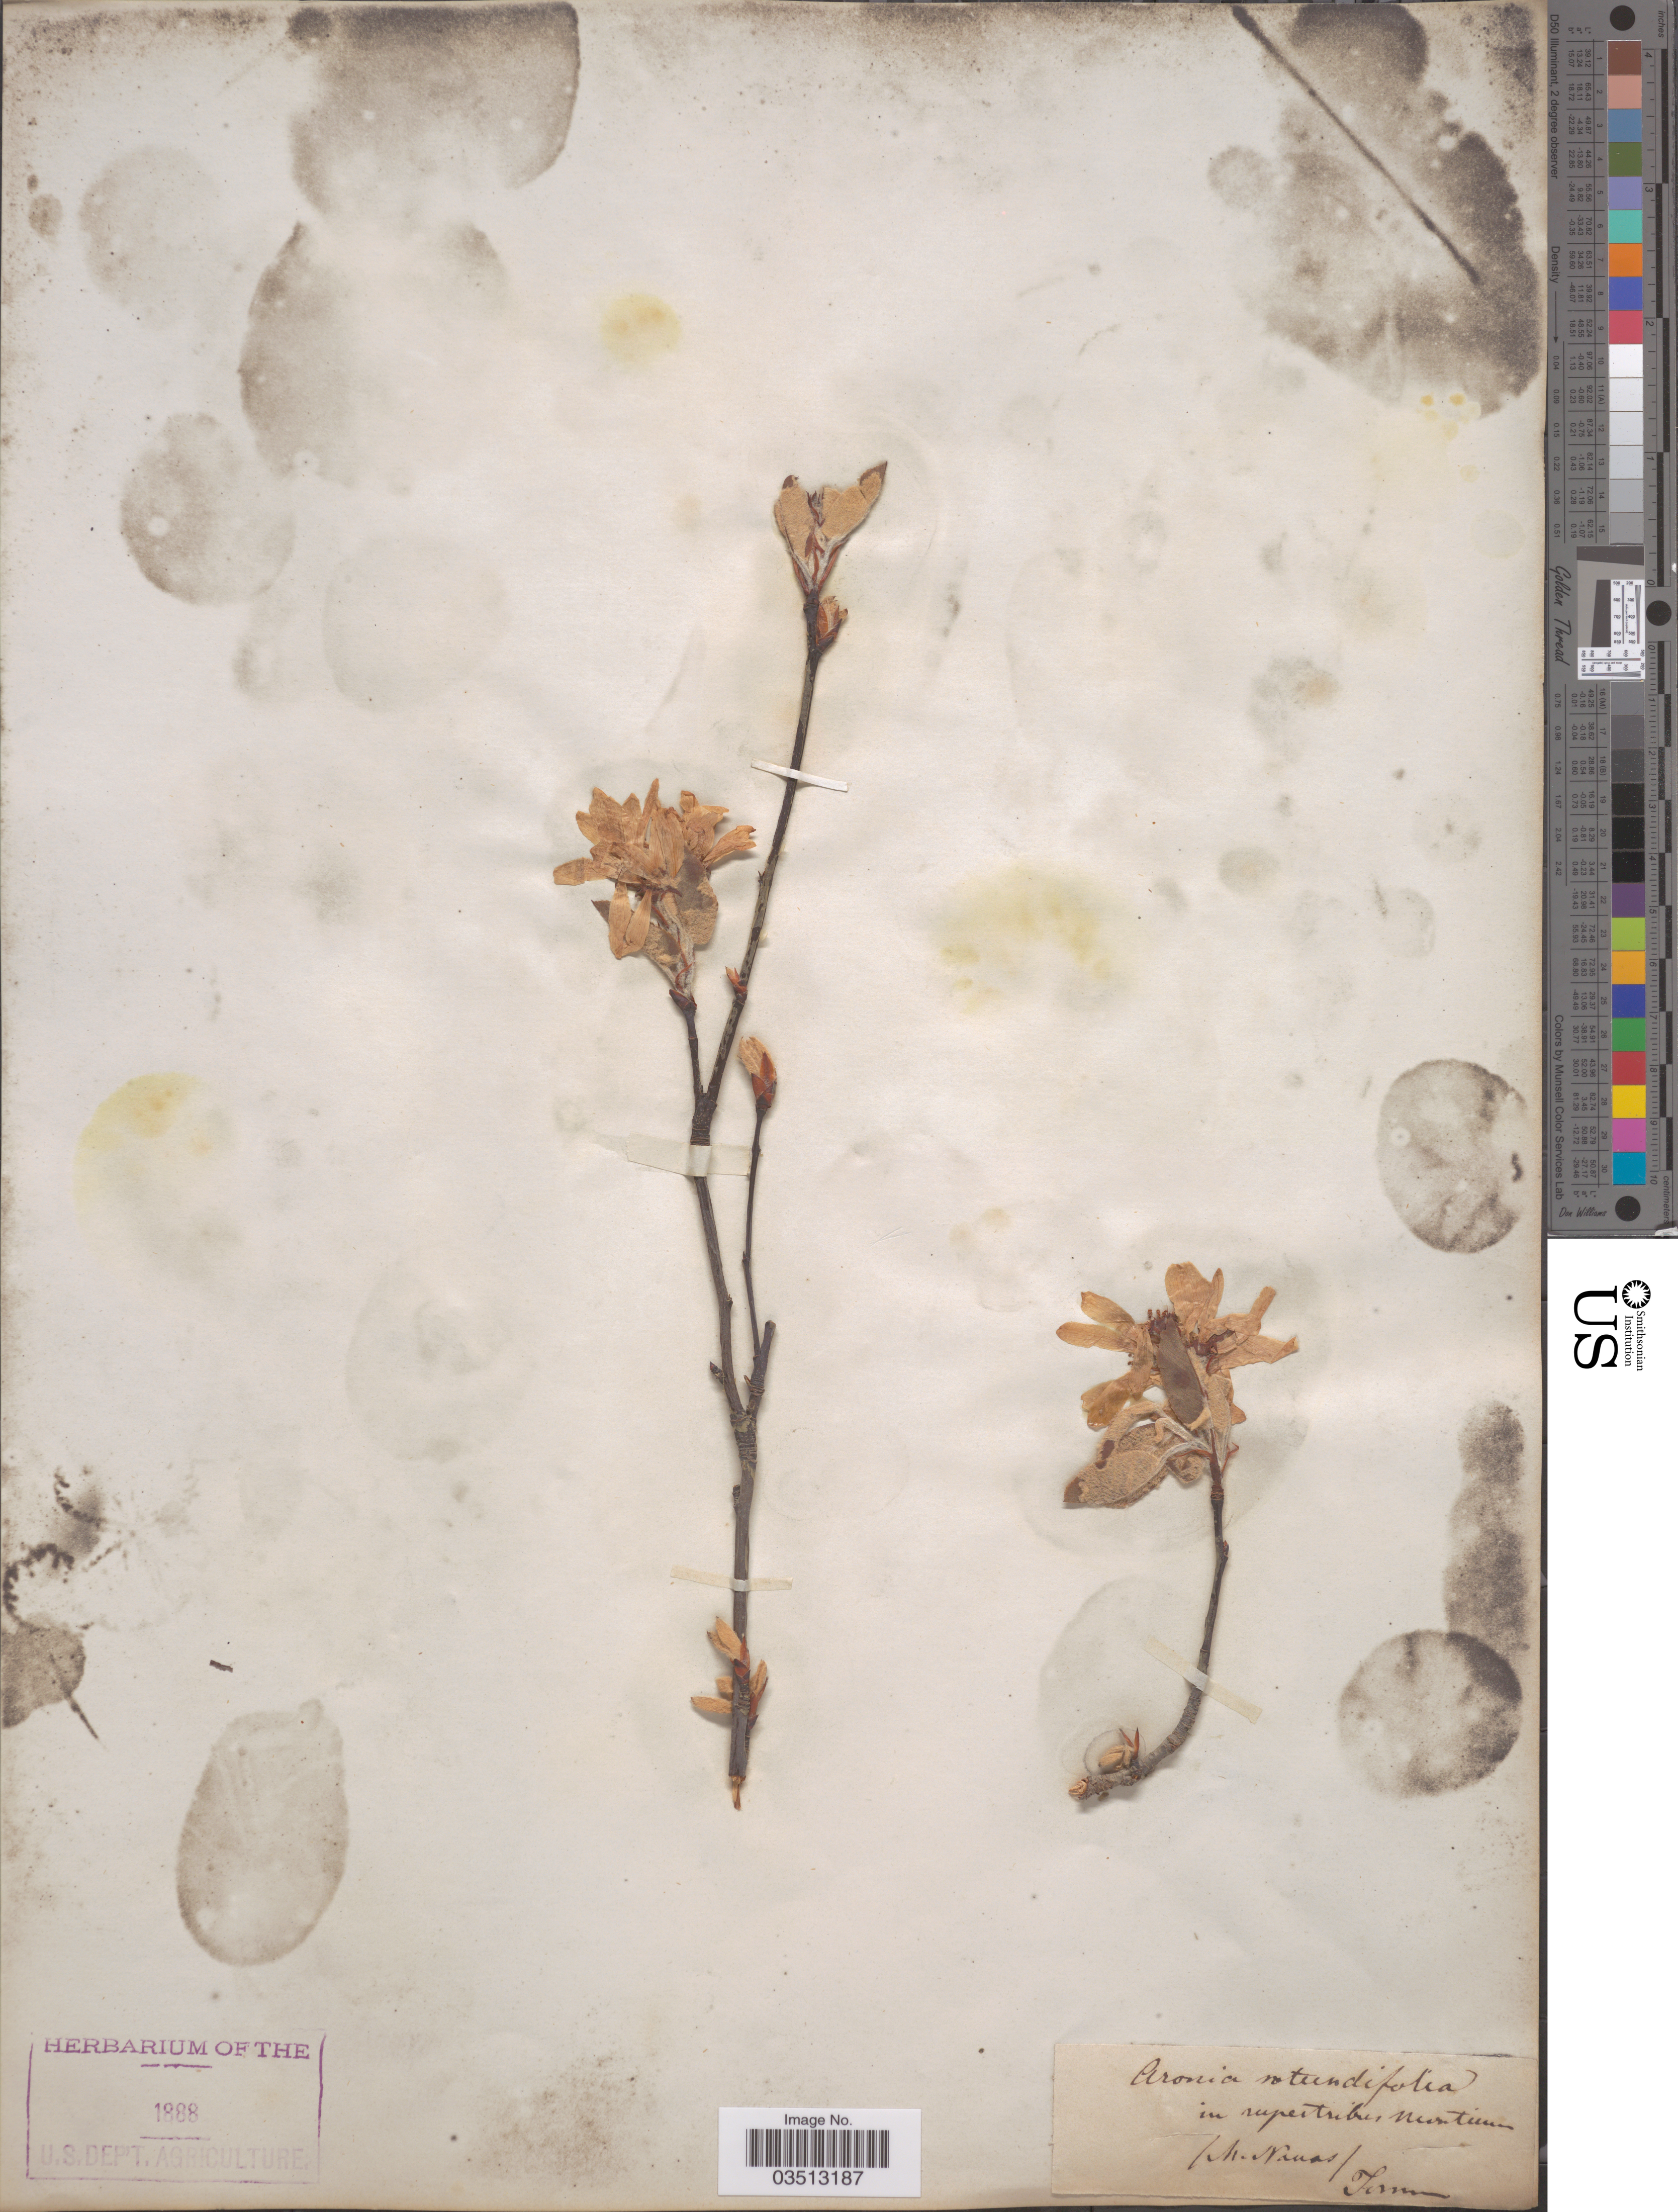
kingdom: Plantae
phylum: Tracheophyta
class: Magnoliopsida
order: Rosales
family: Rosaceae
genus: Amelanchier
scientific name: Amelanchier rotundifolia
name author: Dum. Cours.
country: Slovenia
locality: In rupestribus montium. (M. Nanos).